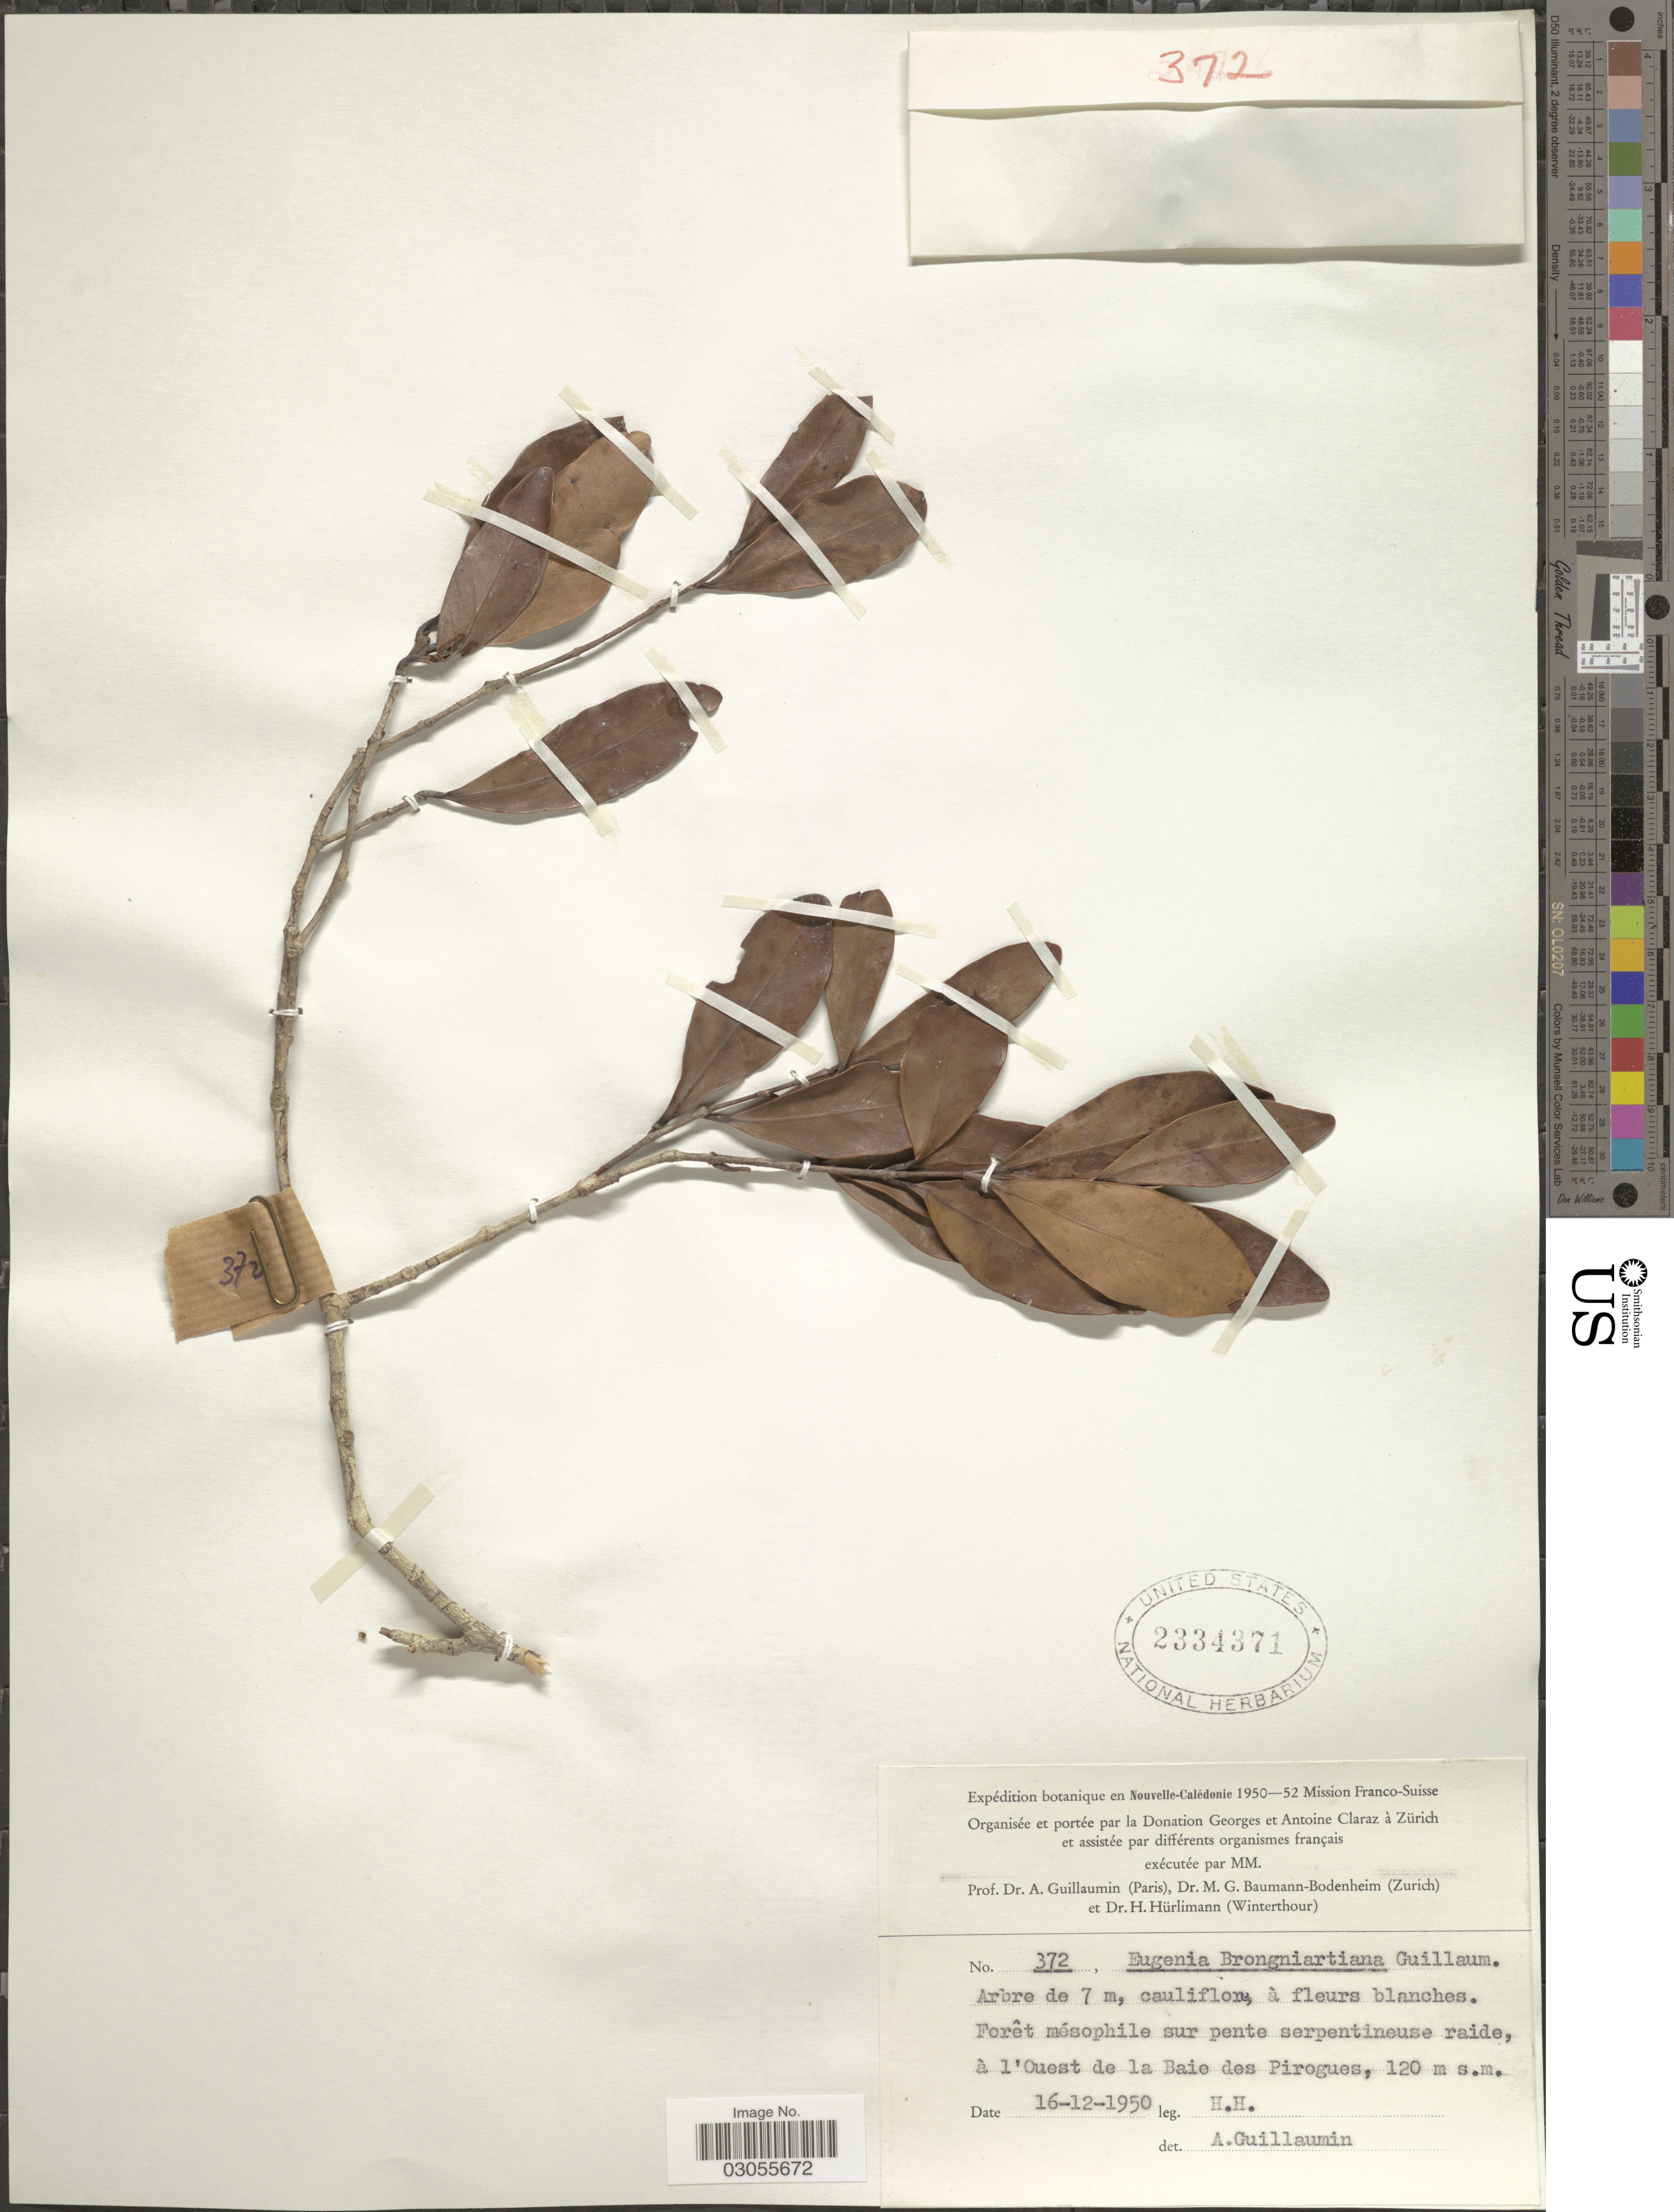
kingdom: Plantae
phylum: Tracheophyta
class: Magnoliopsida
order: Myrtales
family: Myrtaceae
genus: Eugenia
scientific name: Eugenia brongniartiana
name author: Guillaumin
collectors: H. Hürlimann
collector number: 372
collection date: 1950-12-16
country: New Caledonia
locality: L'Ouest de la Baie des Pirogues.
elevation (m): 120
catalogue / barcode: US 2334371